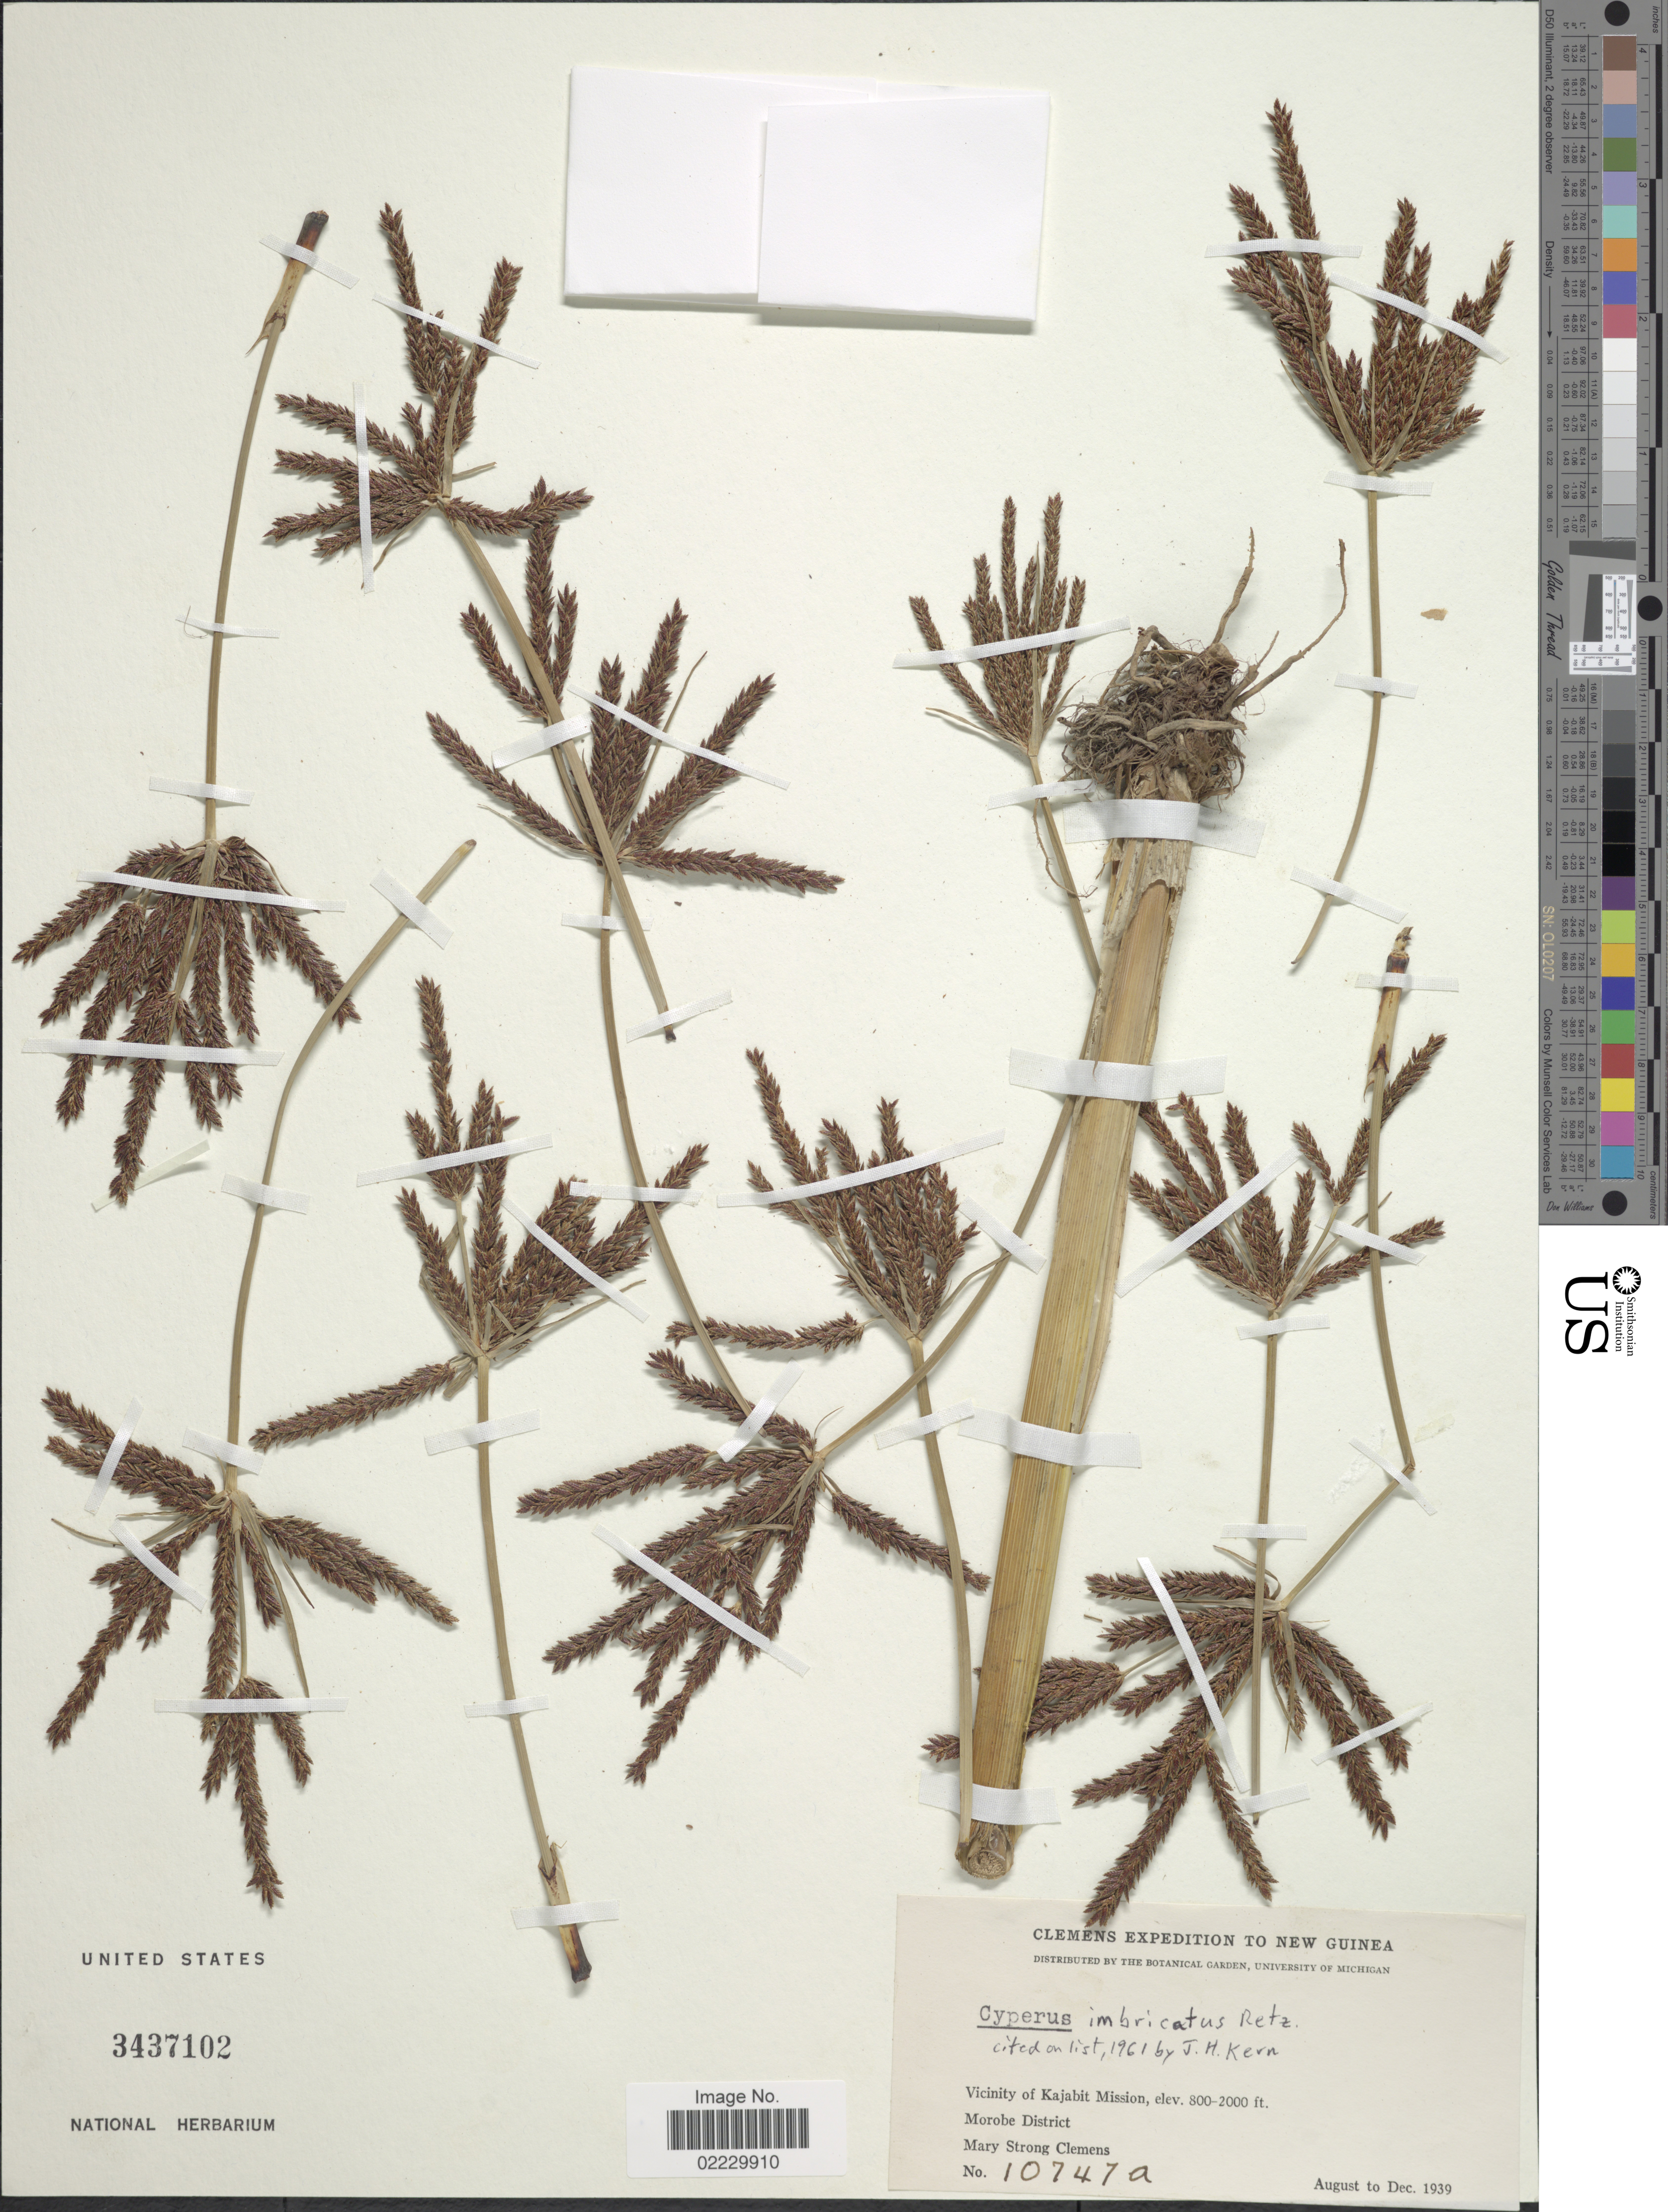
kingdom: Plantae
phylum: Tracheophyta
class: Liliopsida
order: Poales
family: Cyperaceae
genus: Cyperus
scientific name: Cyperus imbricatus Retz.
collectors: M. S. Clemens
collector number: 10747a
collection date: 1939-08/1939-12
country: Papua New Guinea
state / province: Morobe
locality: New Guinea. Vicinity of Kajabit Mission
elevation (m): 244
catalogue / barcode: US 3437102